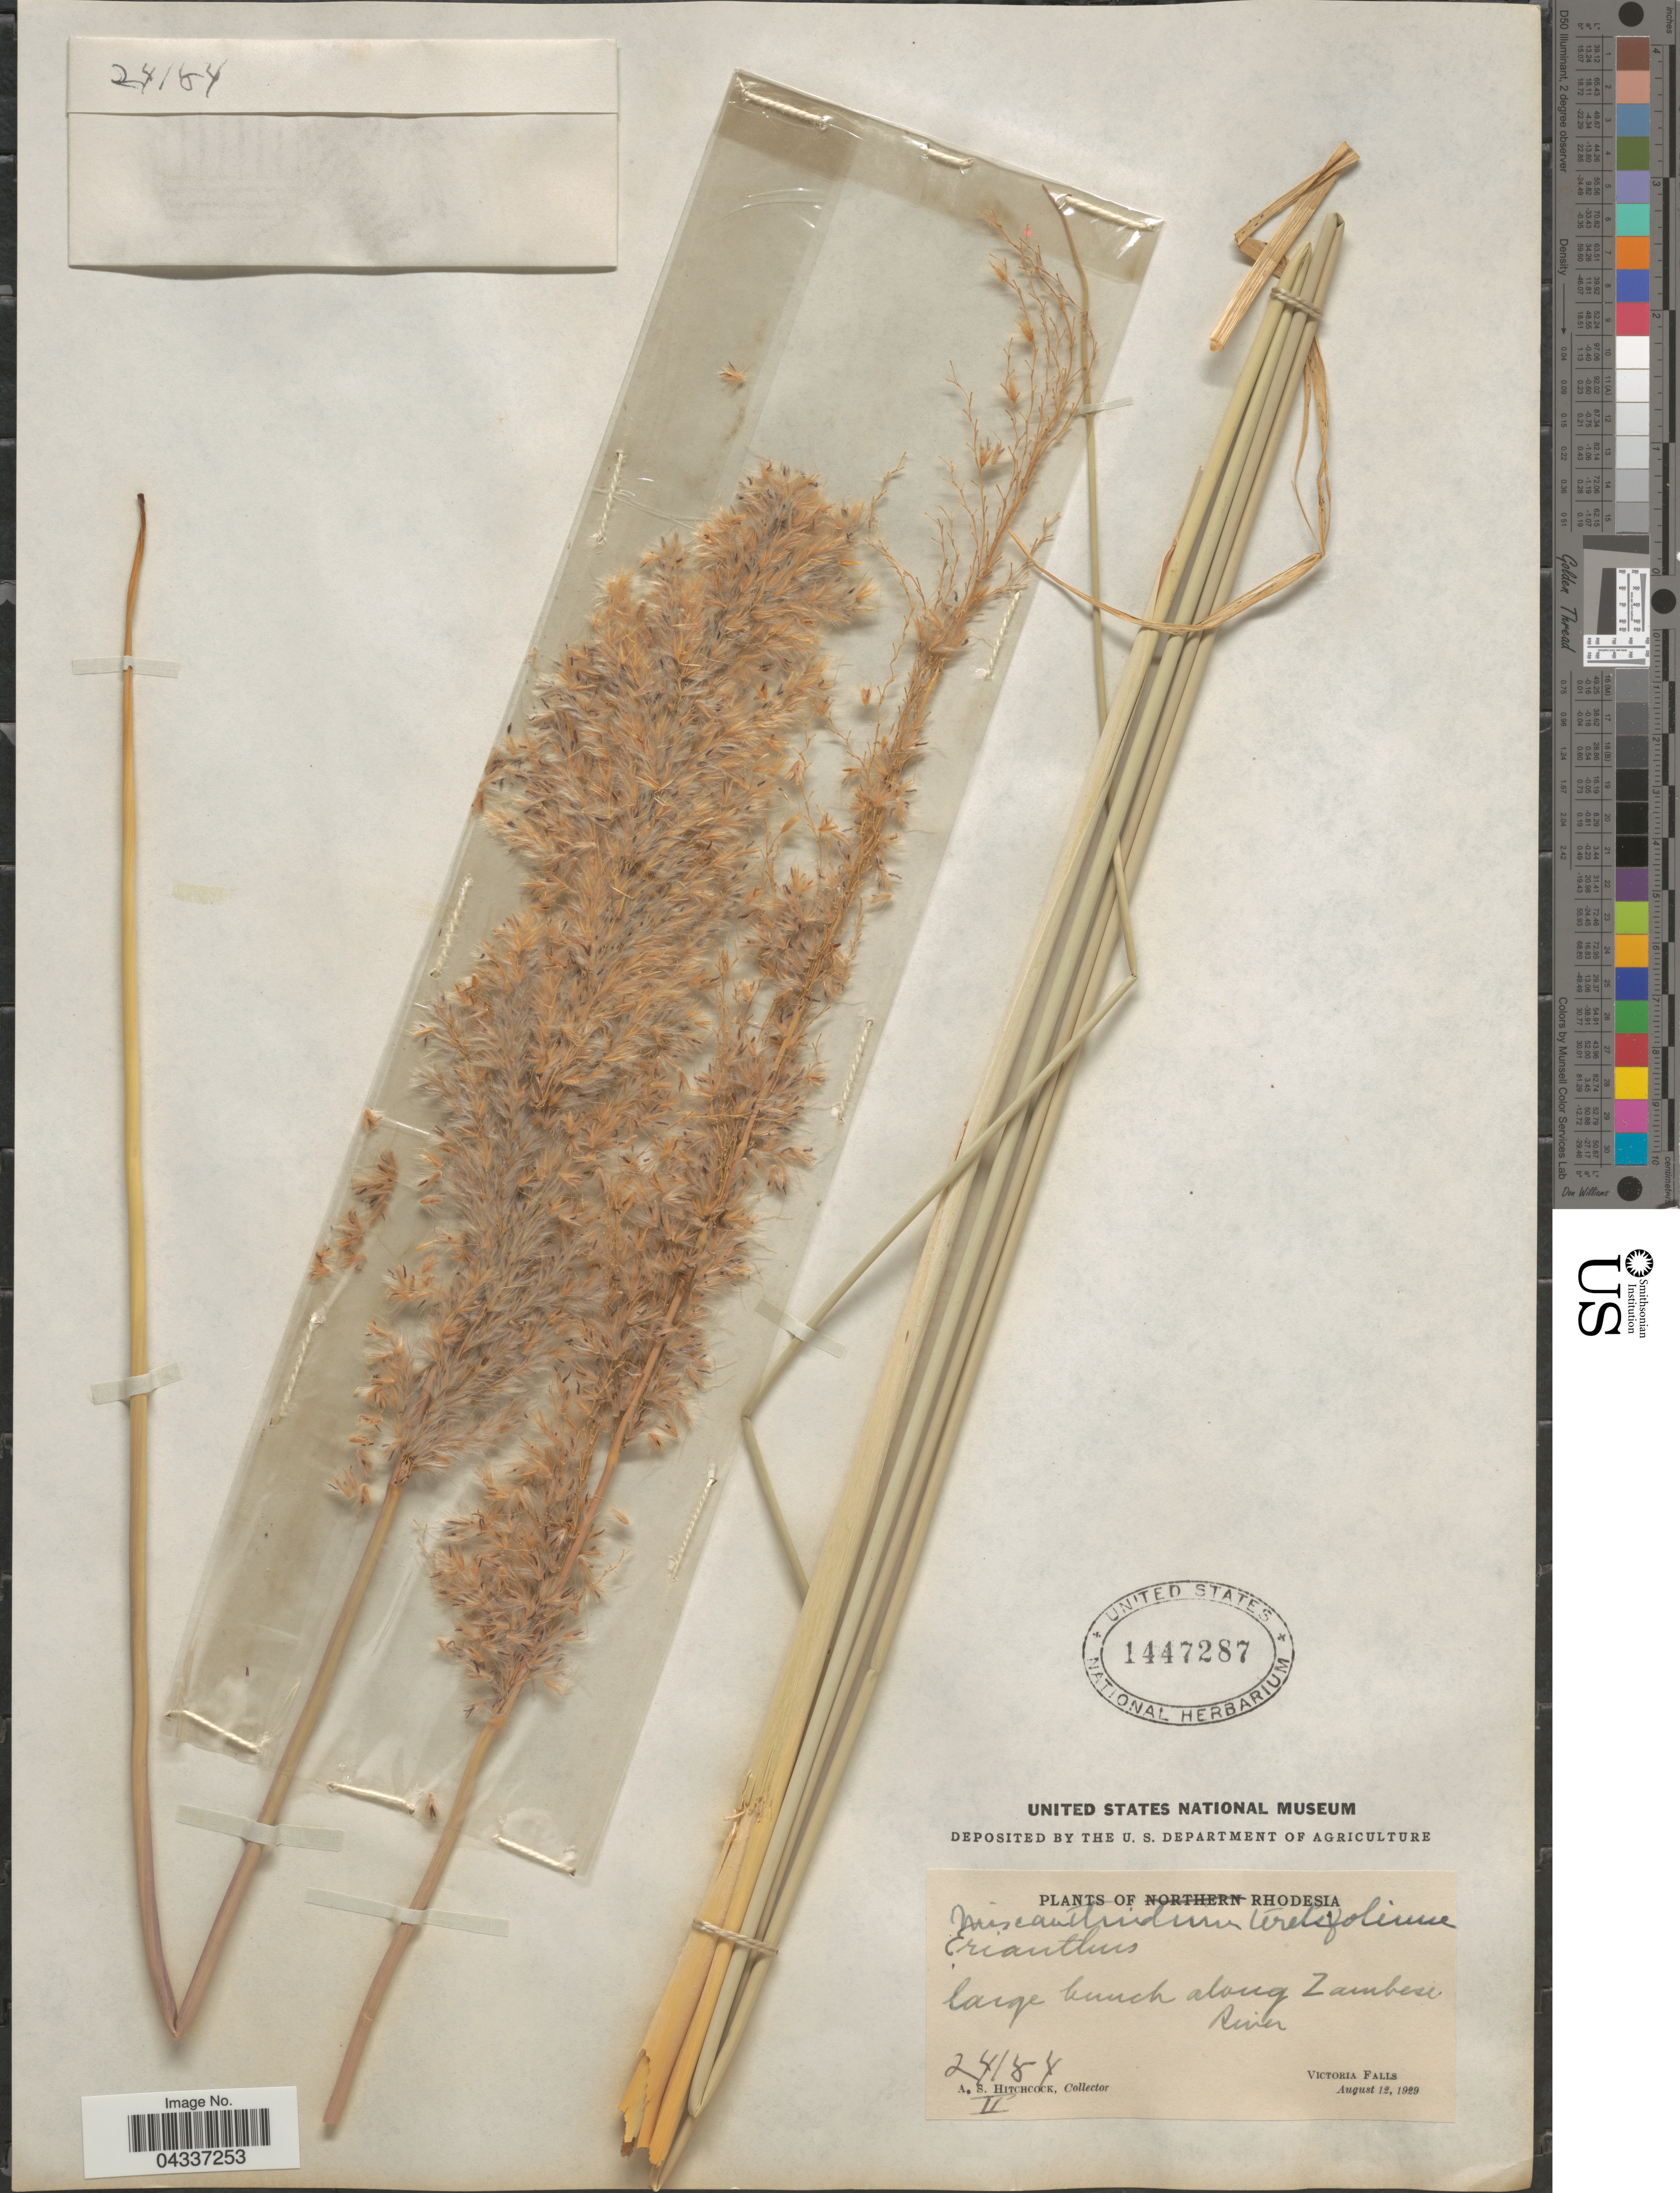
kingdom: Plantae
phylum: Tracheophyta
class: Liliopsida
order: Poales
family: Poaceae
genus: Miscanthidium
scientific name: Miscanthidium teretifolium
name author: (Stapf) Stapf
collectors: A. S. Hitchcock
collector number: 24184II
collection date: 1929-08-12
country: Zimbabwe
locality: Rhodesia. Along Zambesi River. Victoria Falls.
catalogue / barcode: US 1447287